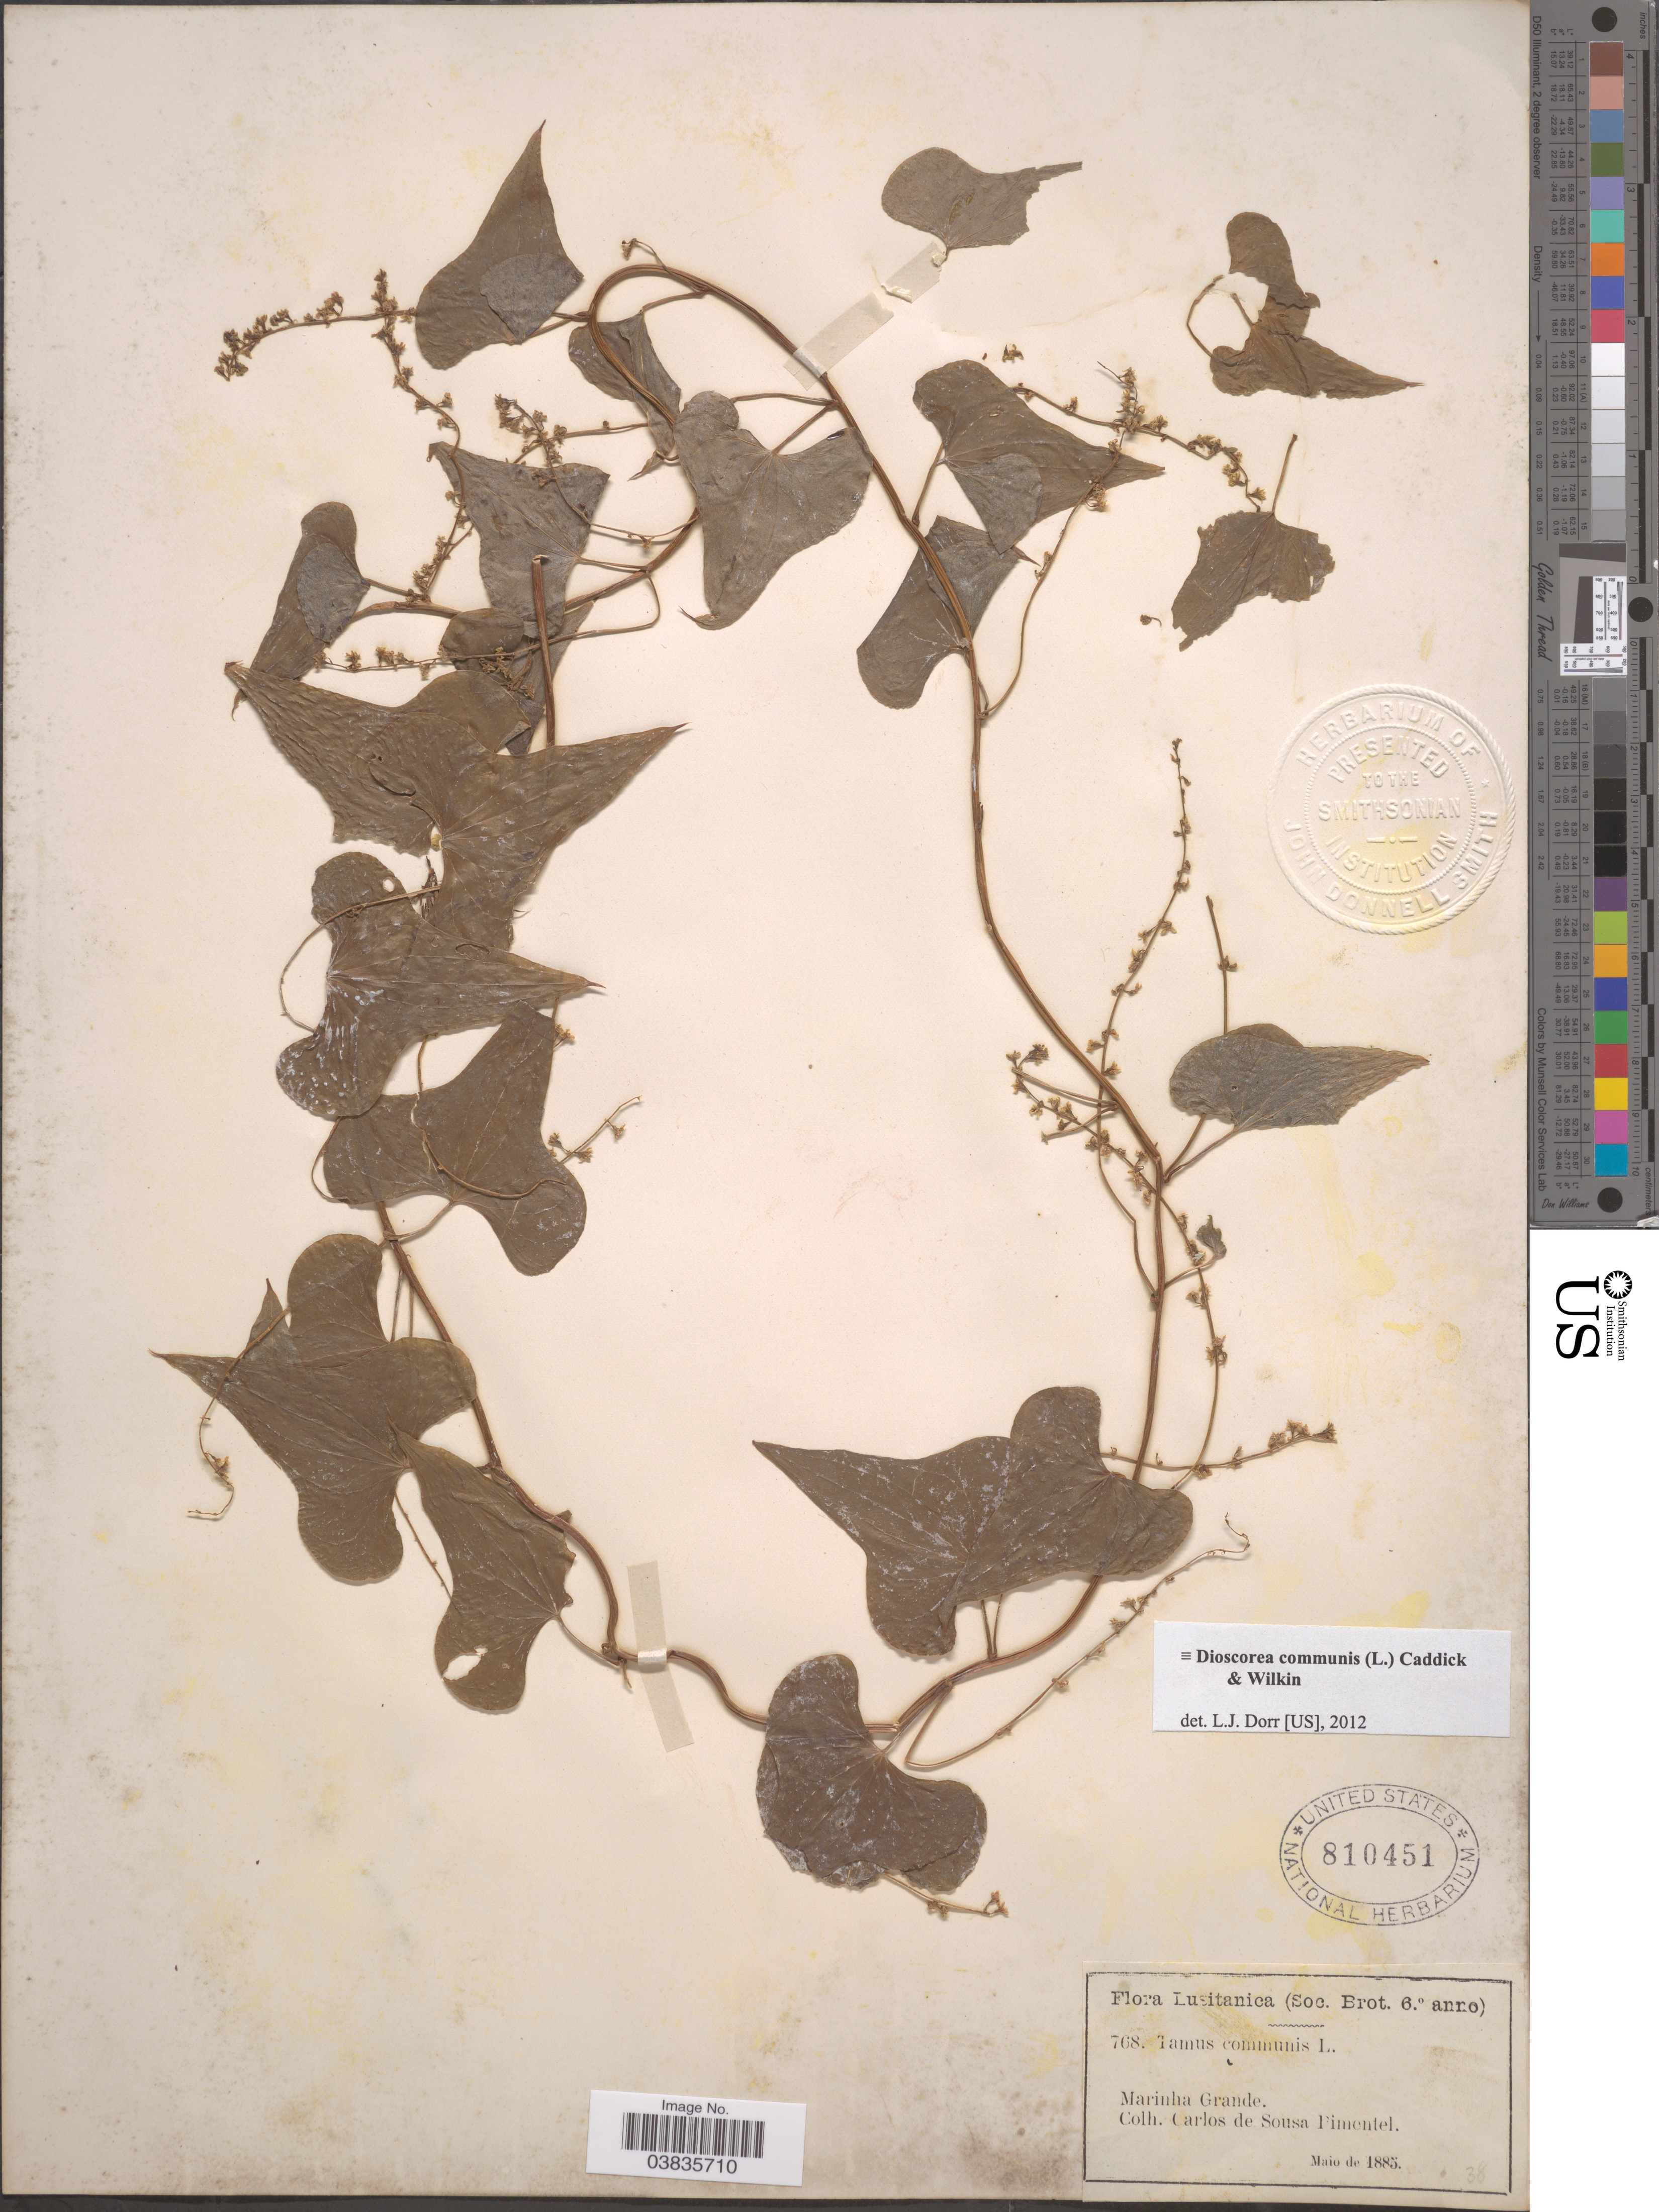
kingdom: Plantae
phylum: Tracheophyta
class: Liliopsida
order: Dioscoreales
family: Dioscoreaceae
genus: Dioscorea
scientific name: Dioscorea communis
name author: (L.) Caddick & Wilkin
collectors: C. Sousa Pimentel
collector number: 768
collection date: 1885-05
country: Portugal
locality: Lusitanica. Marinha Grande.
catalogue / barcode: US 810451